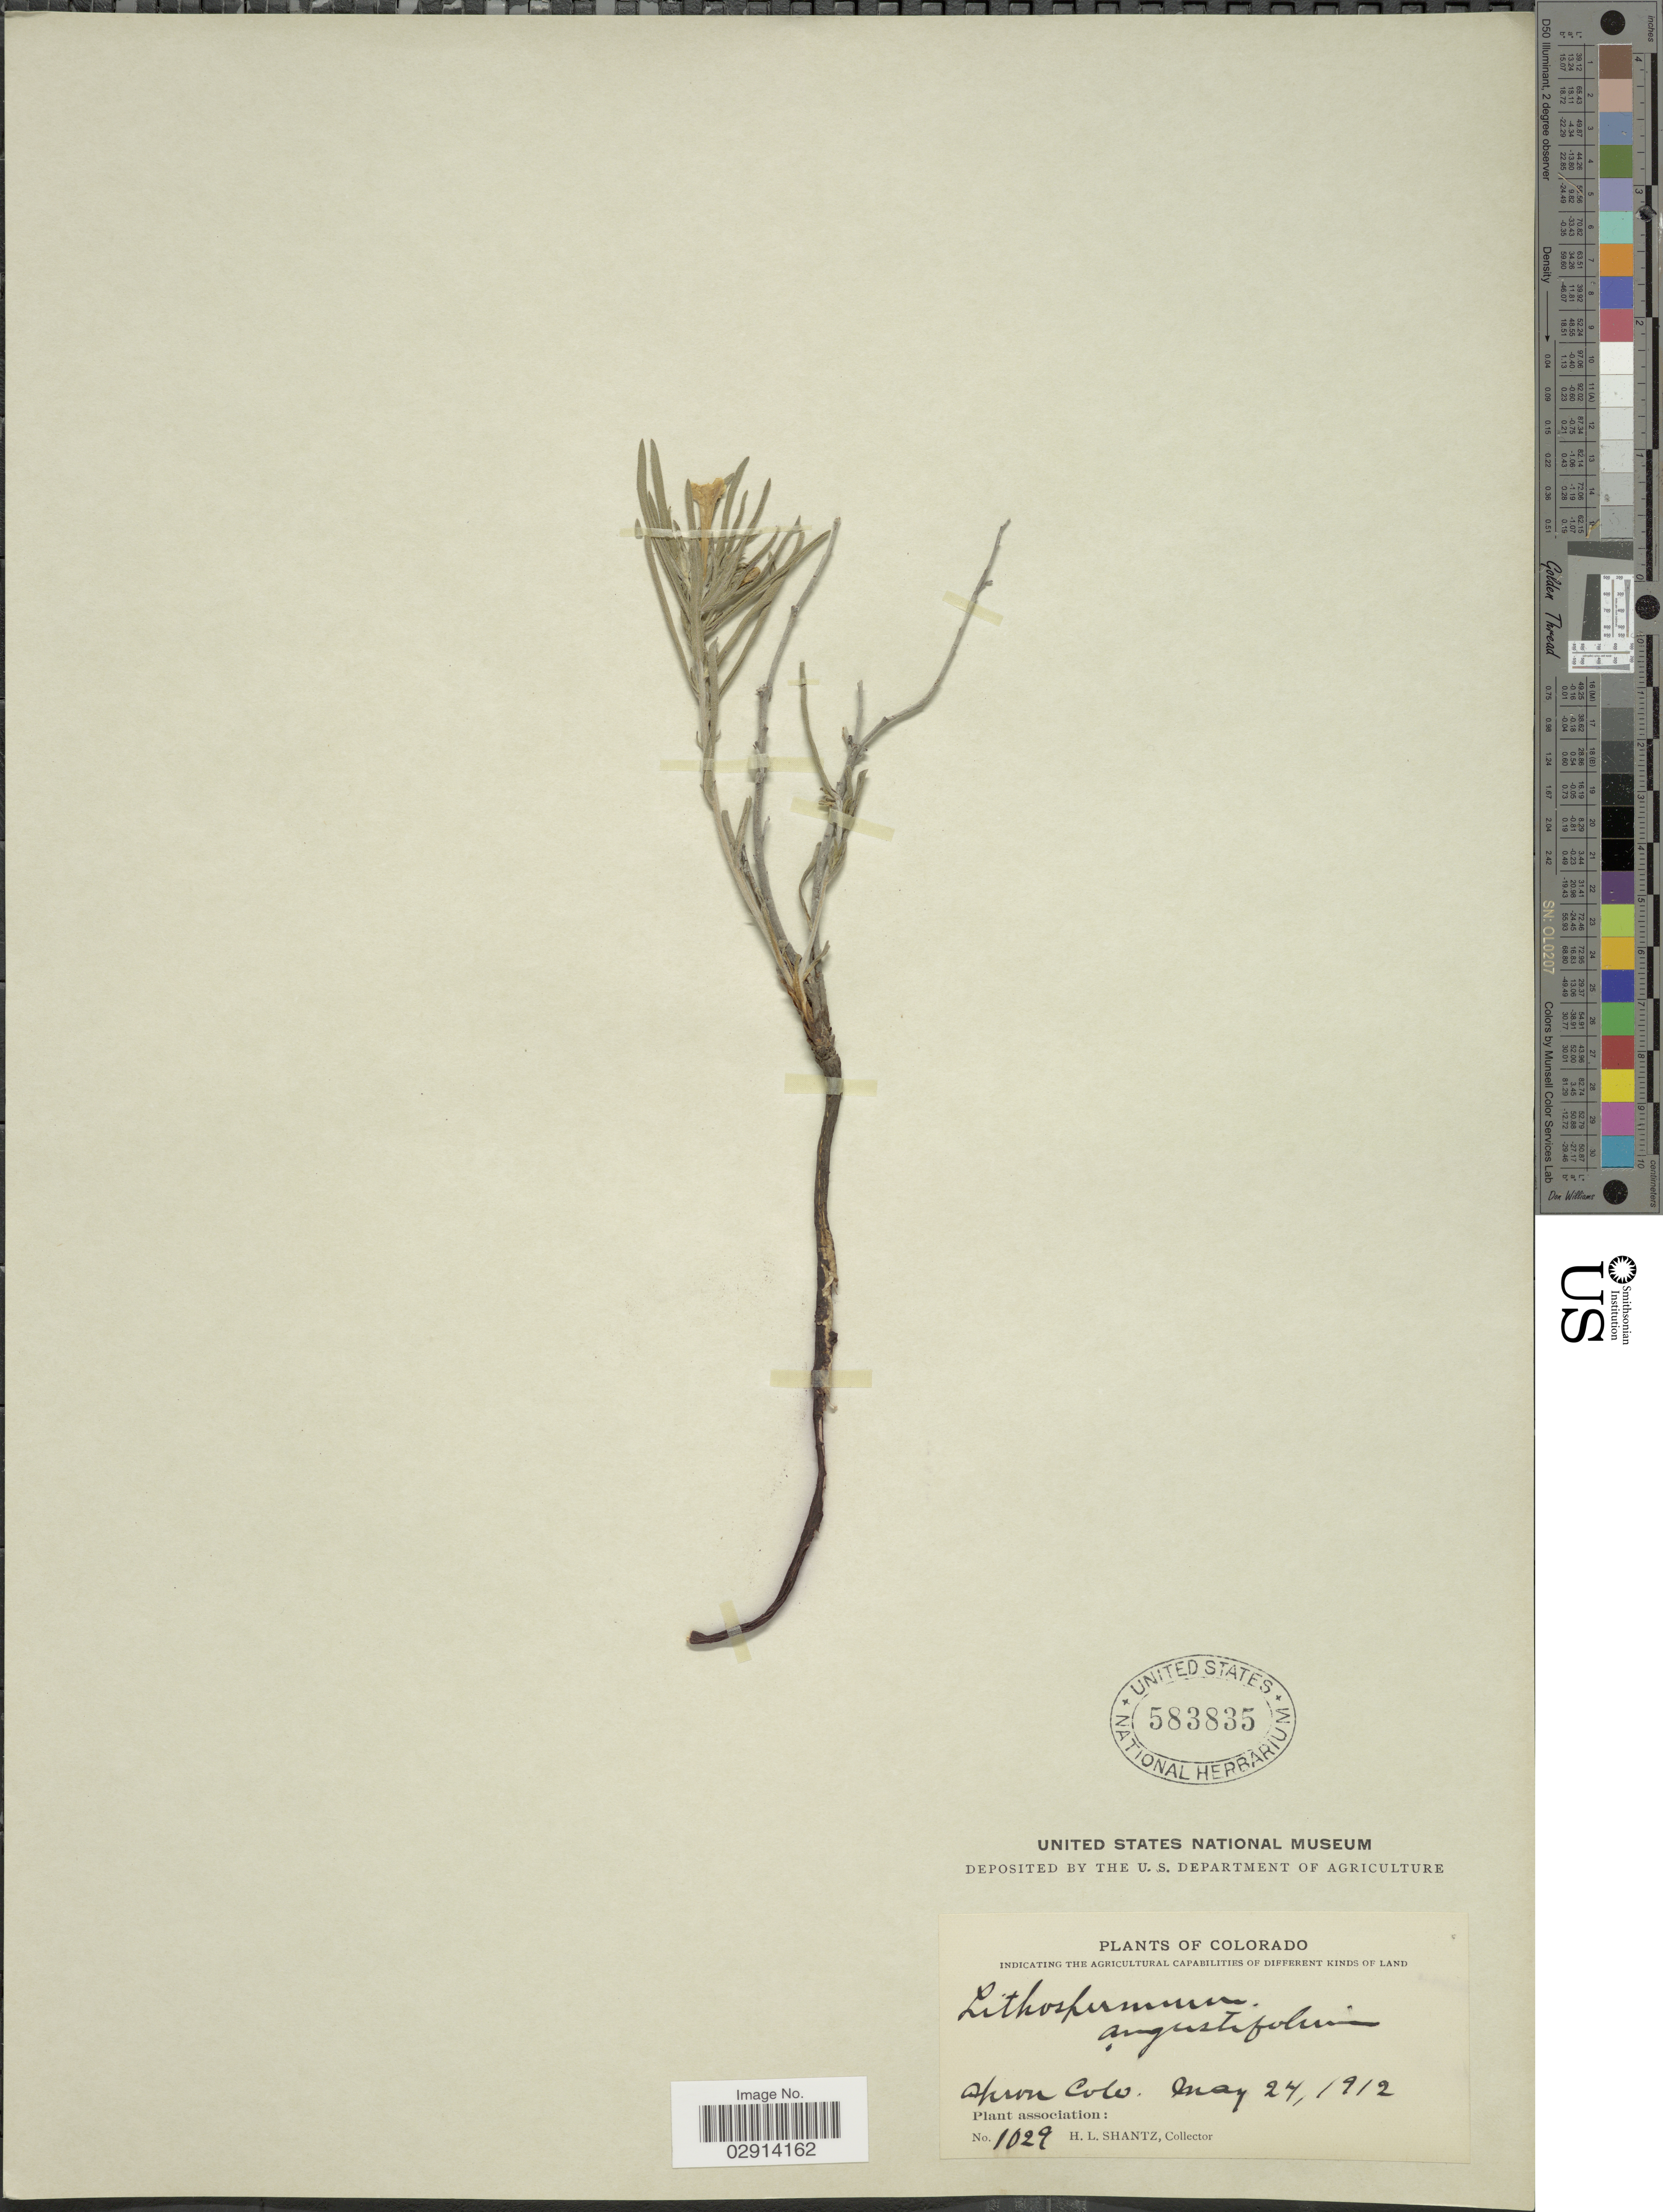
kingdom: Plantae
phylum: Tracheophyta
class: Magnoliopsida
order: Boraginales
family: Boraginaceae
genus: Lithospermum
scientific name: Lithospermum incisum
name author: Lehm.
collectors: H. Shantz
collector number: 1029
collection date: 1912-05-24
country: United States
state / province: Colorado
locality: Akron Colo.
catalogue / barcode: US 583835